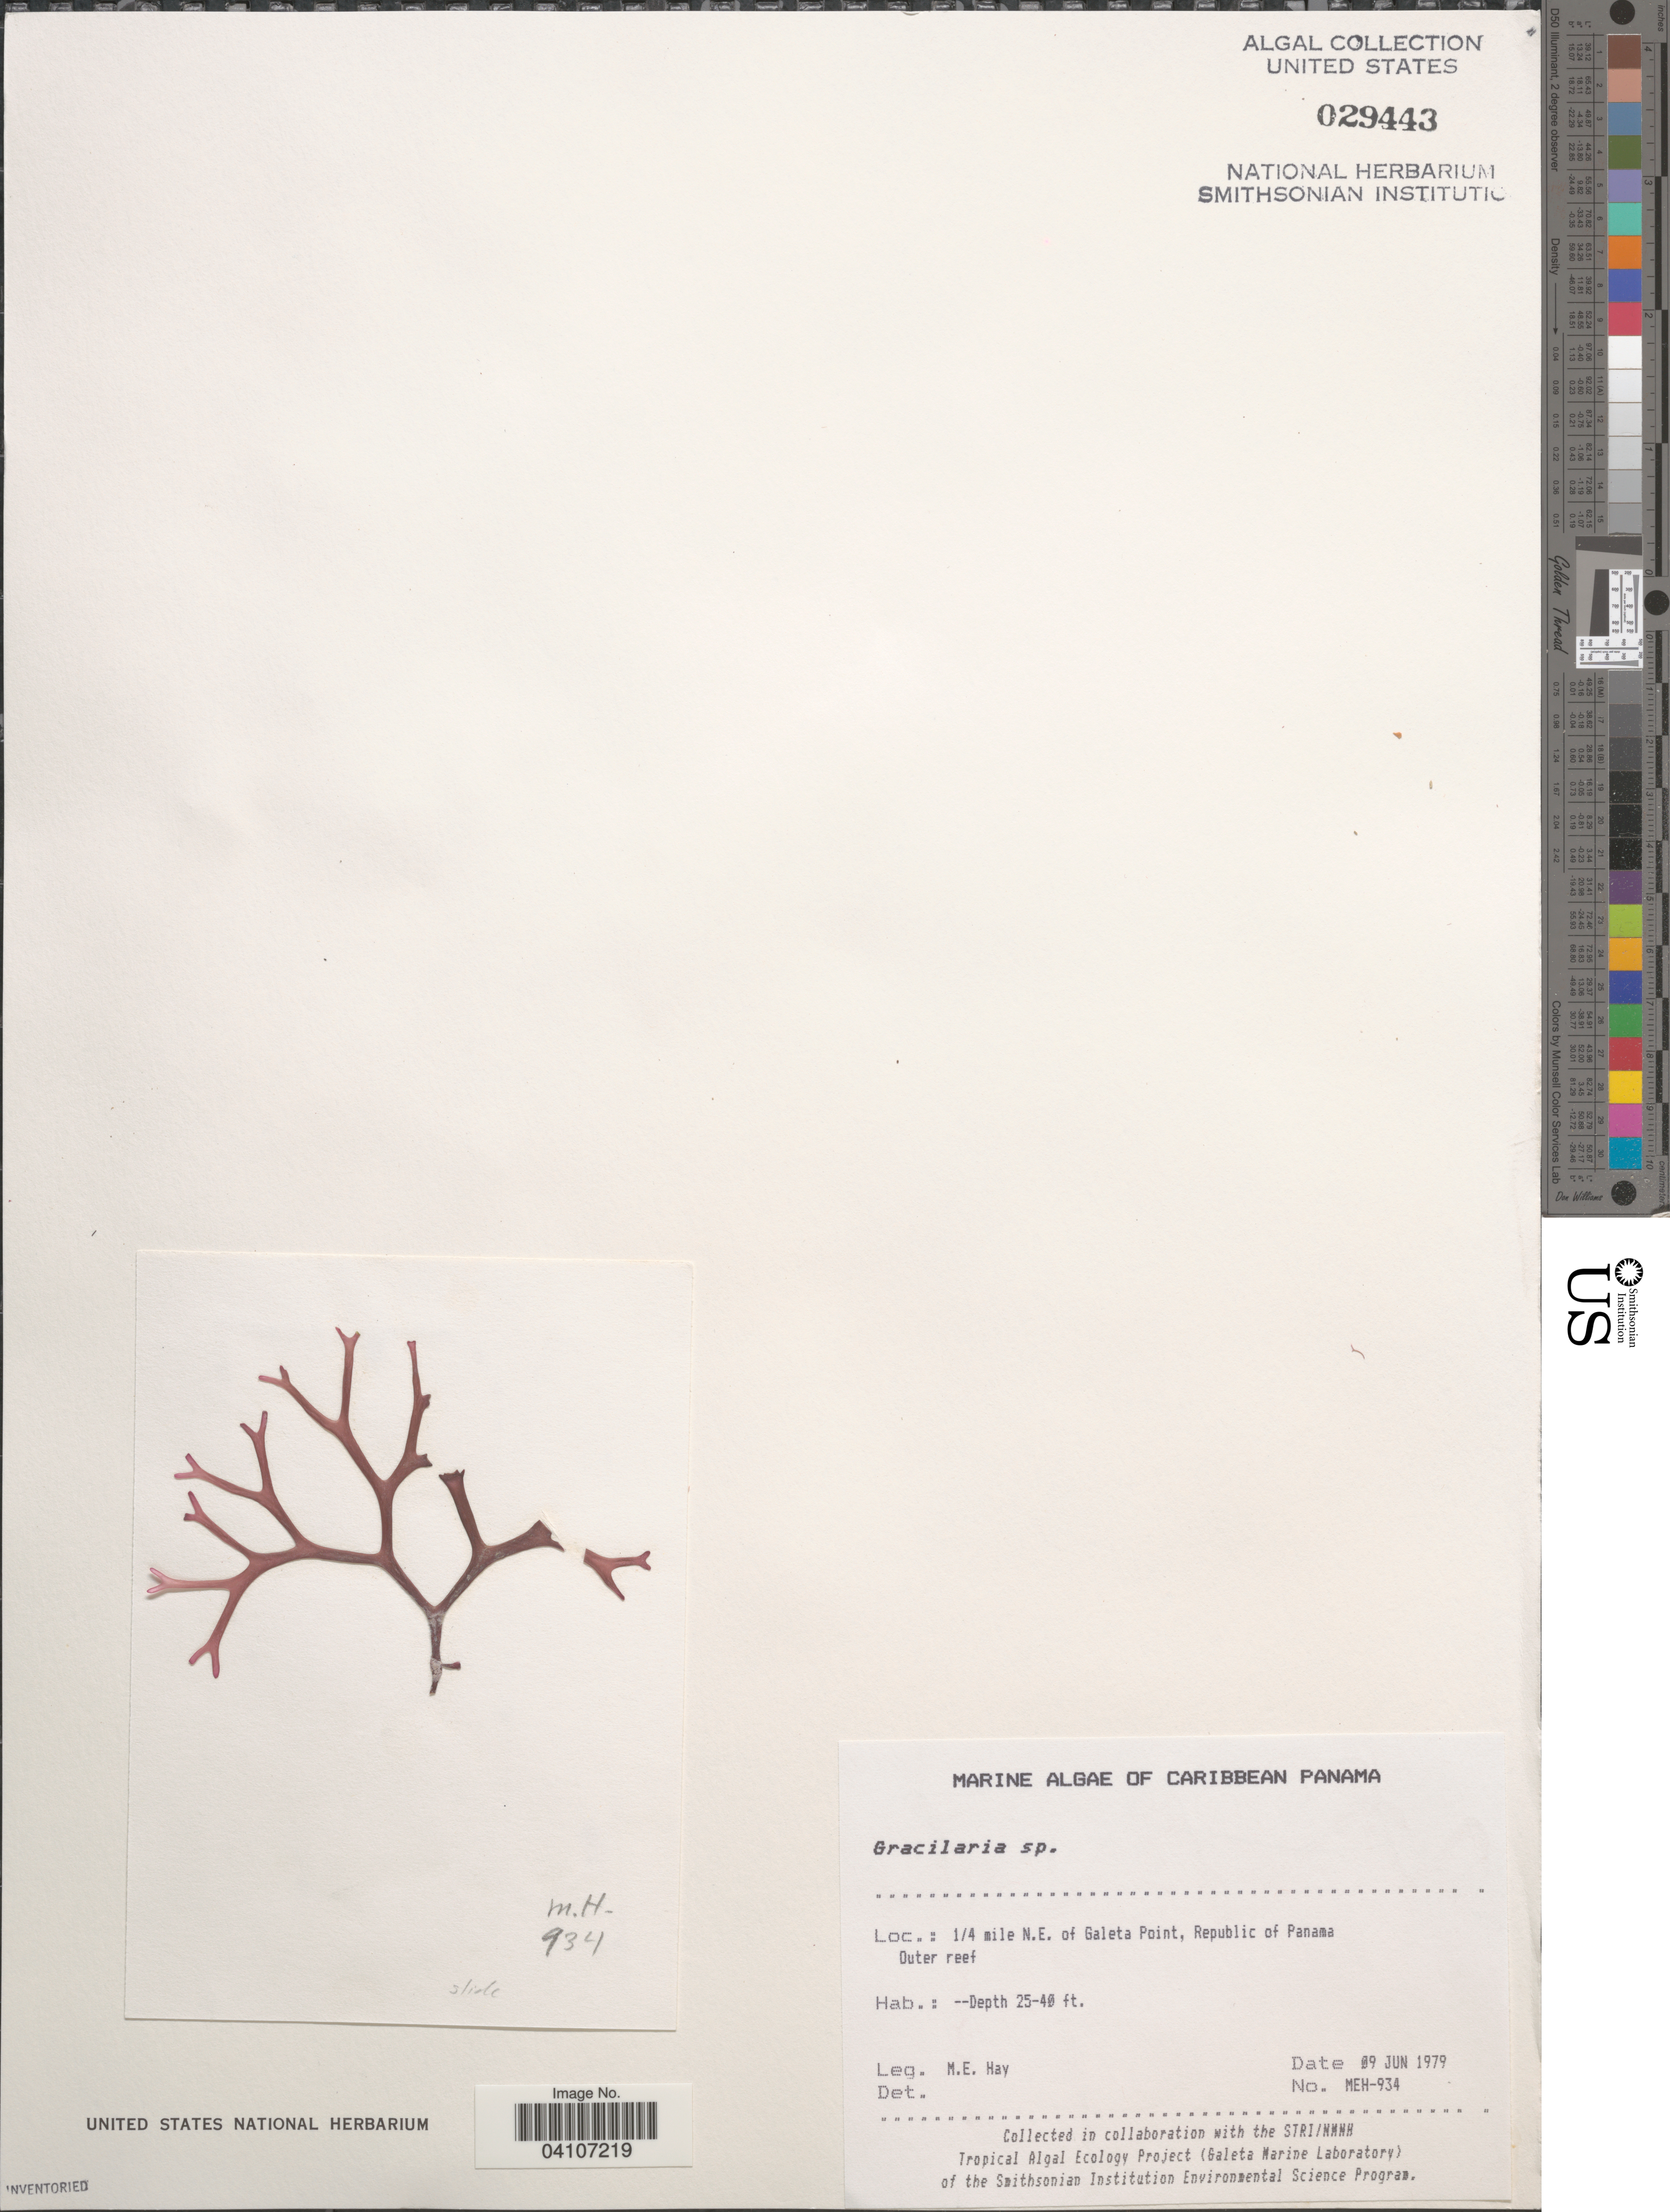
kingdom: Plantae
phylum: Rhodophyta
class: Florideophyceae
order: Gracilariales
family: Gracilariaceae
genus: Gracilaria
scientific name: Gracilaria sp.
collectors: M. E. Hay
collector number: MEH-934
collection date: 1979-06-09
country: Panama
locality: Caribbean Panama. 1/4 mile N.E. of Galeta Point, Republic of Panama. Outer reef.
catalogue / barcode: US 29443